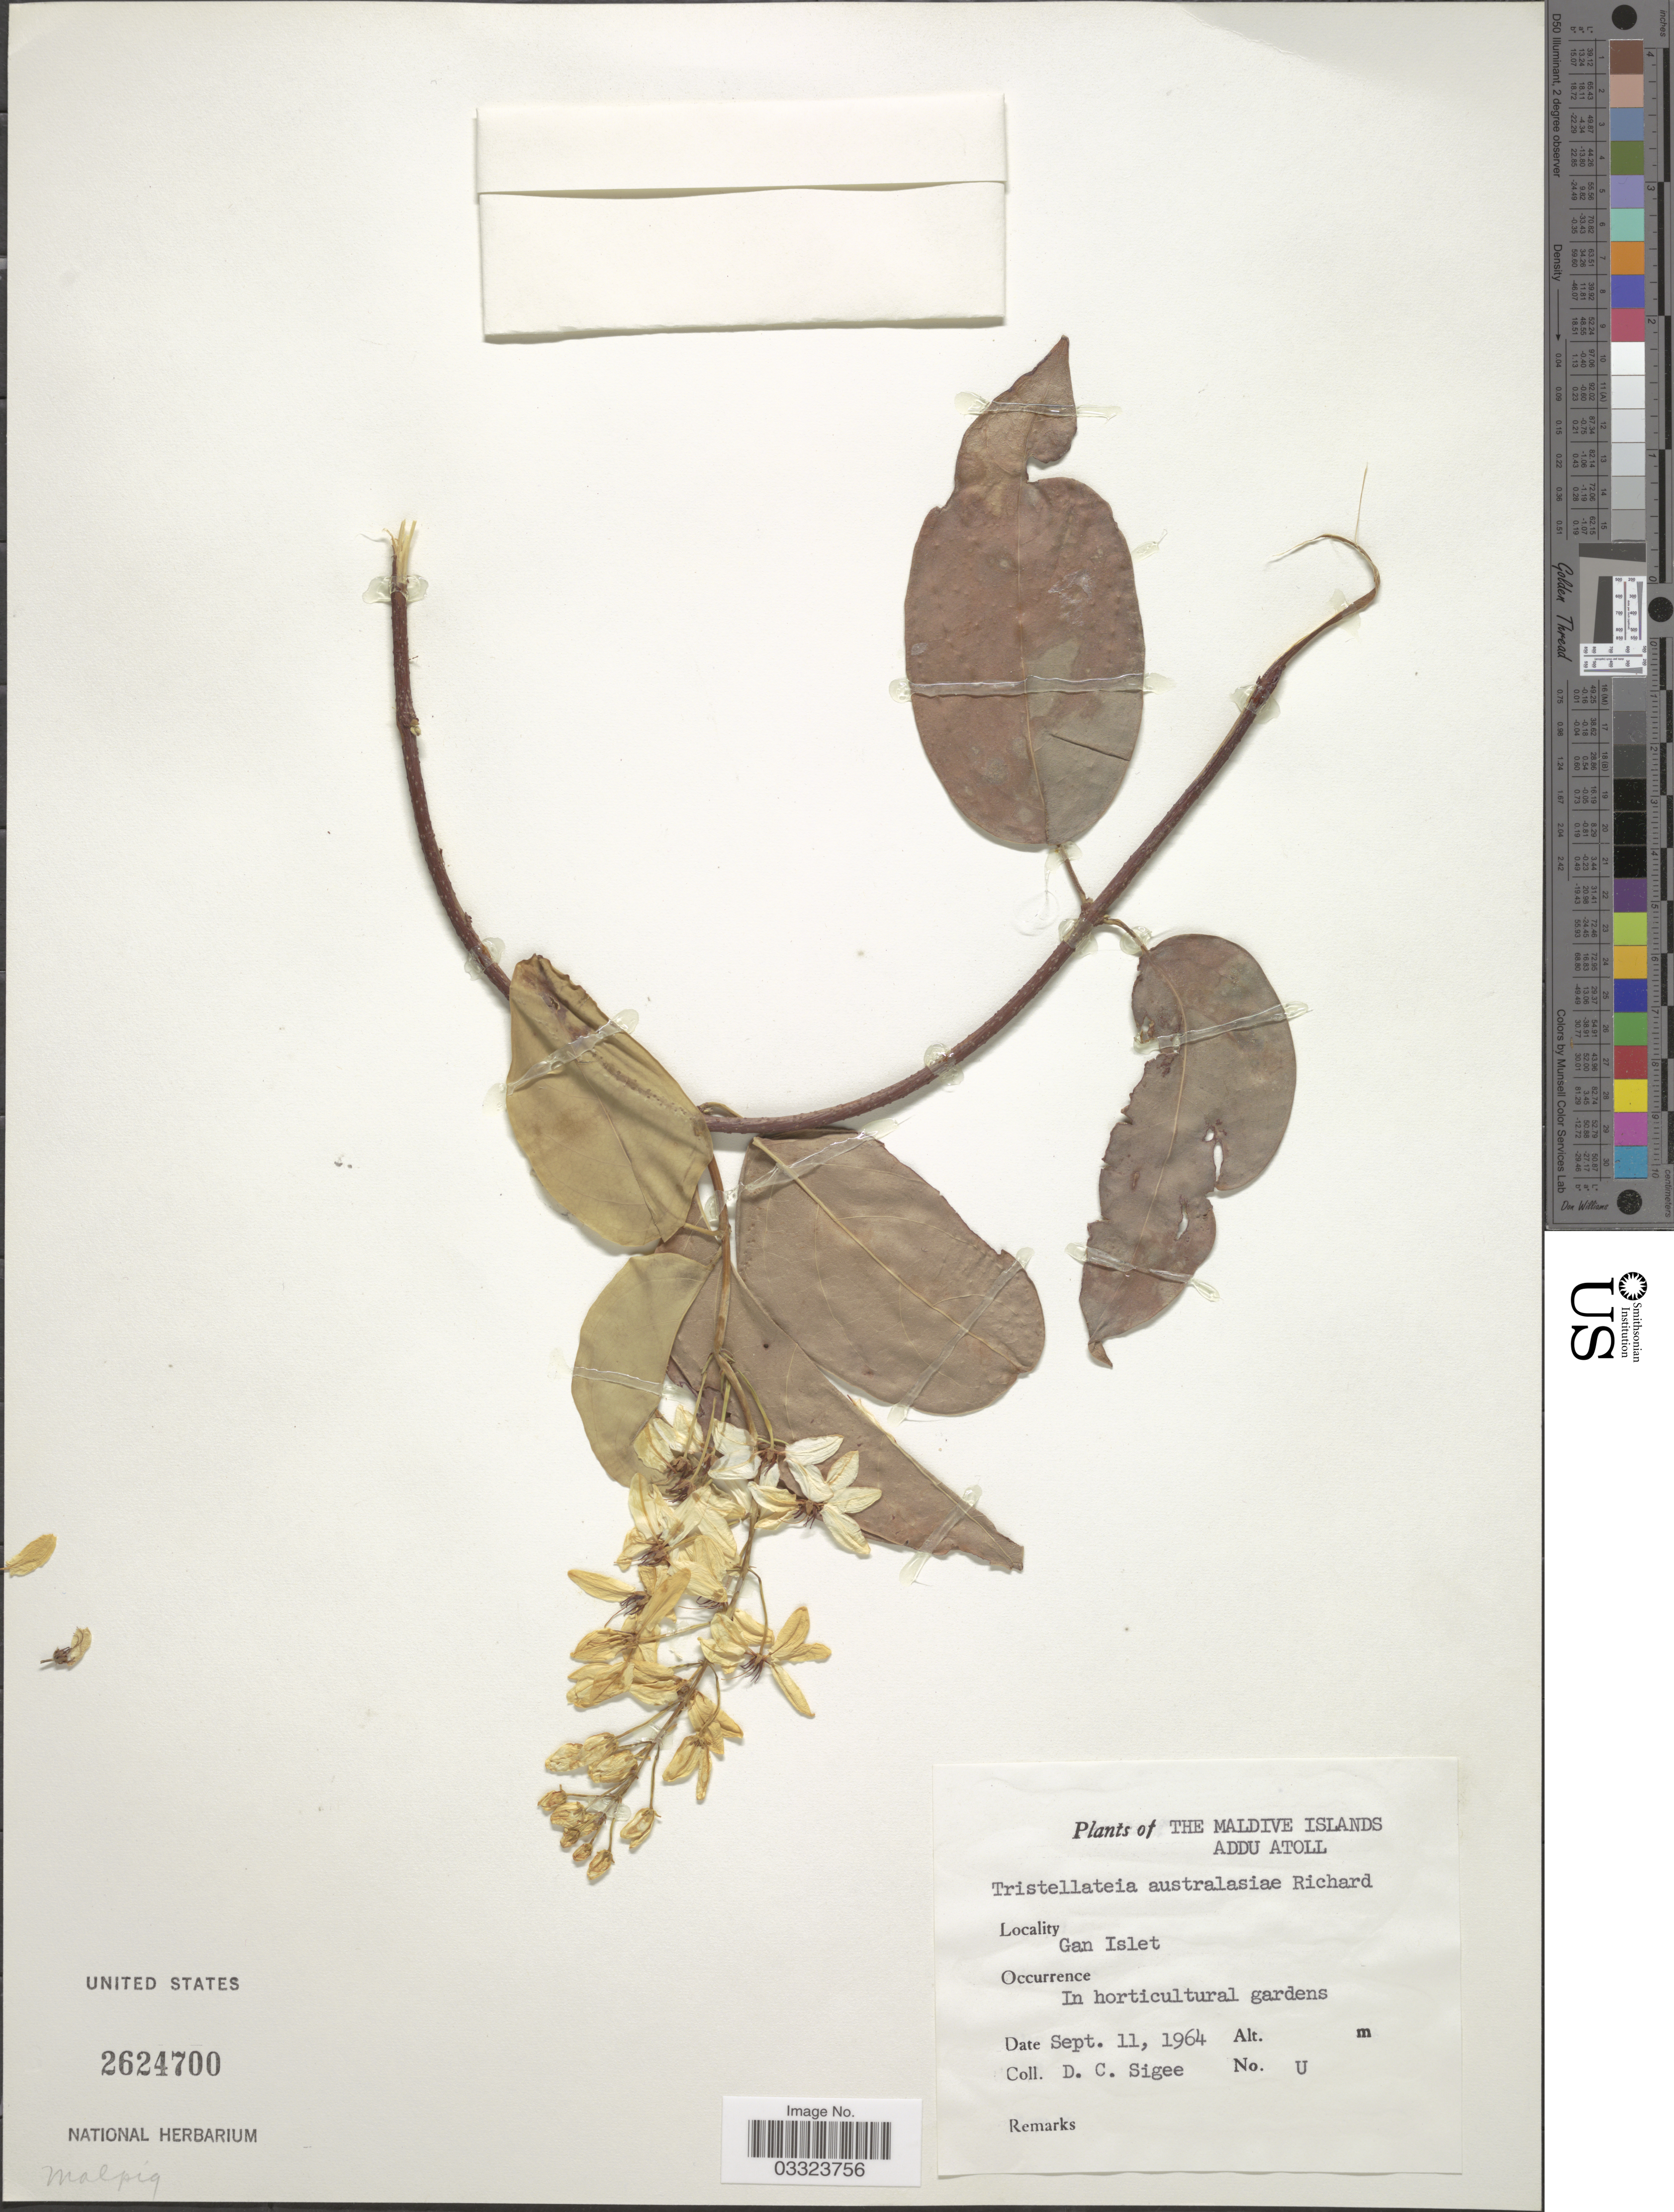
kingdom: Plantae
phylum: Tracheophyta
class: Magnoliopsida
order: Malpighiales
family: Malpighiaceae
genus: Tristellateia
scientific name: Tristellateia australasiae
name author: A. Rich.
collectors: D. C. Sigee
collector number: U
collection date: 1964-09-11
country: Maldive Islands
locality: The Maldive Islands. Addu Atoll. Gan Islet. In horticultural gardens.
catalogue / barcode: US 2624700